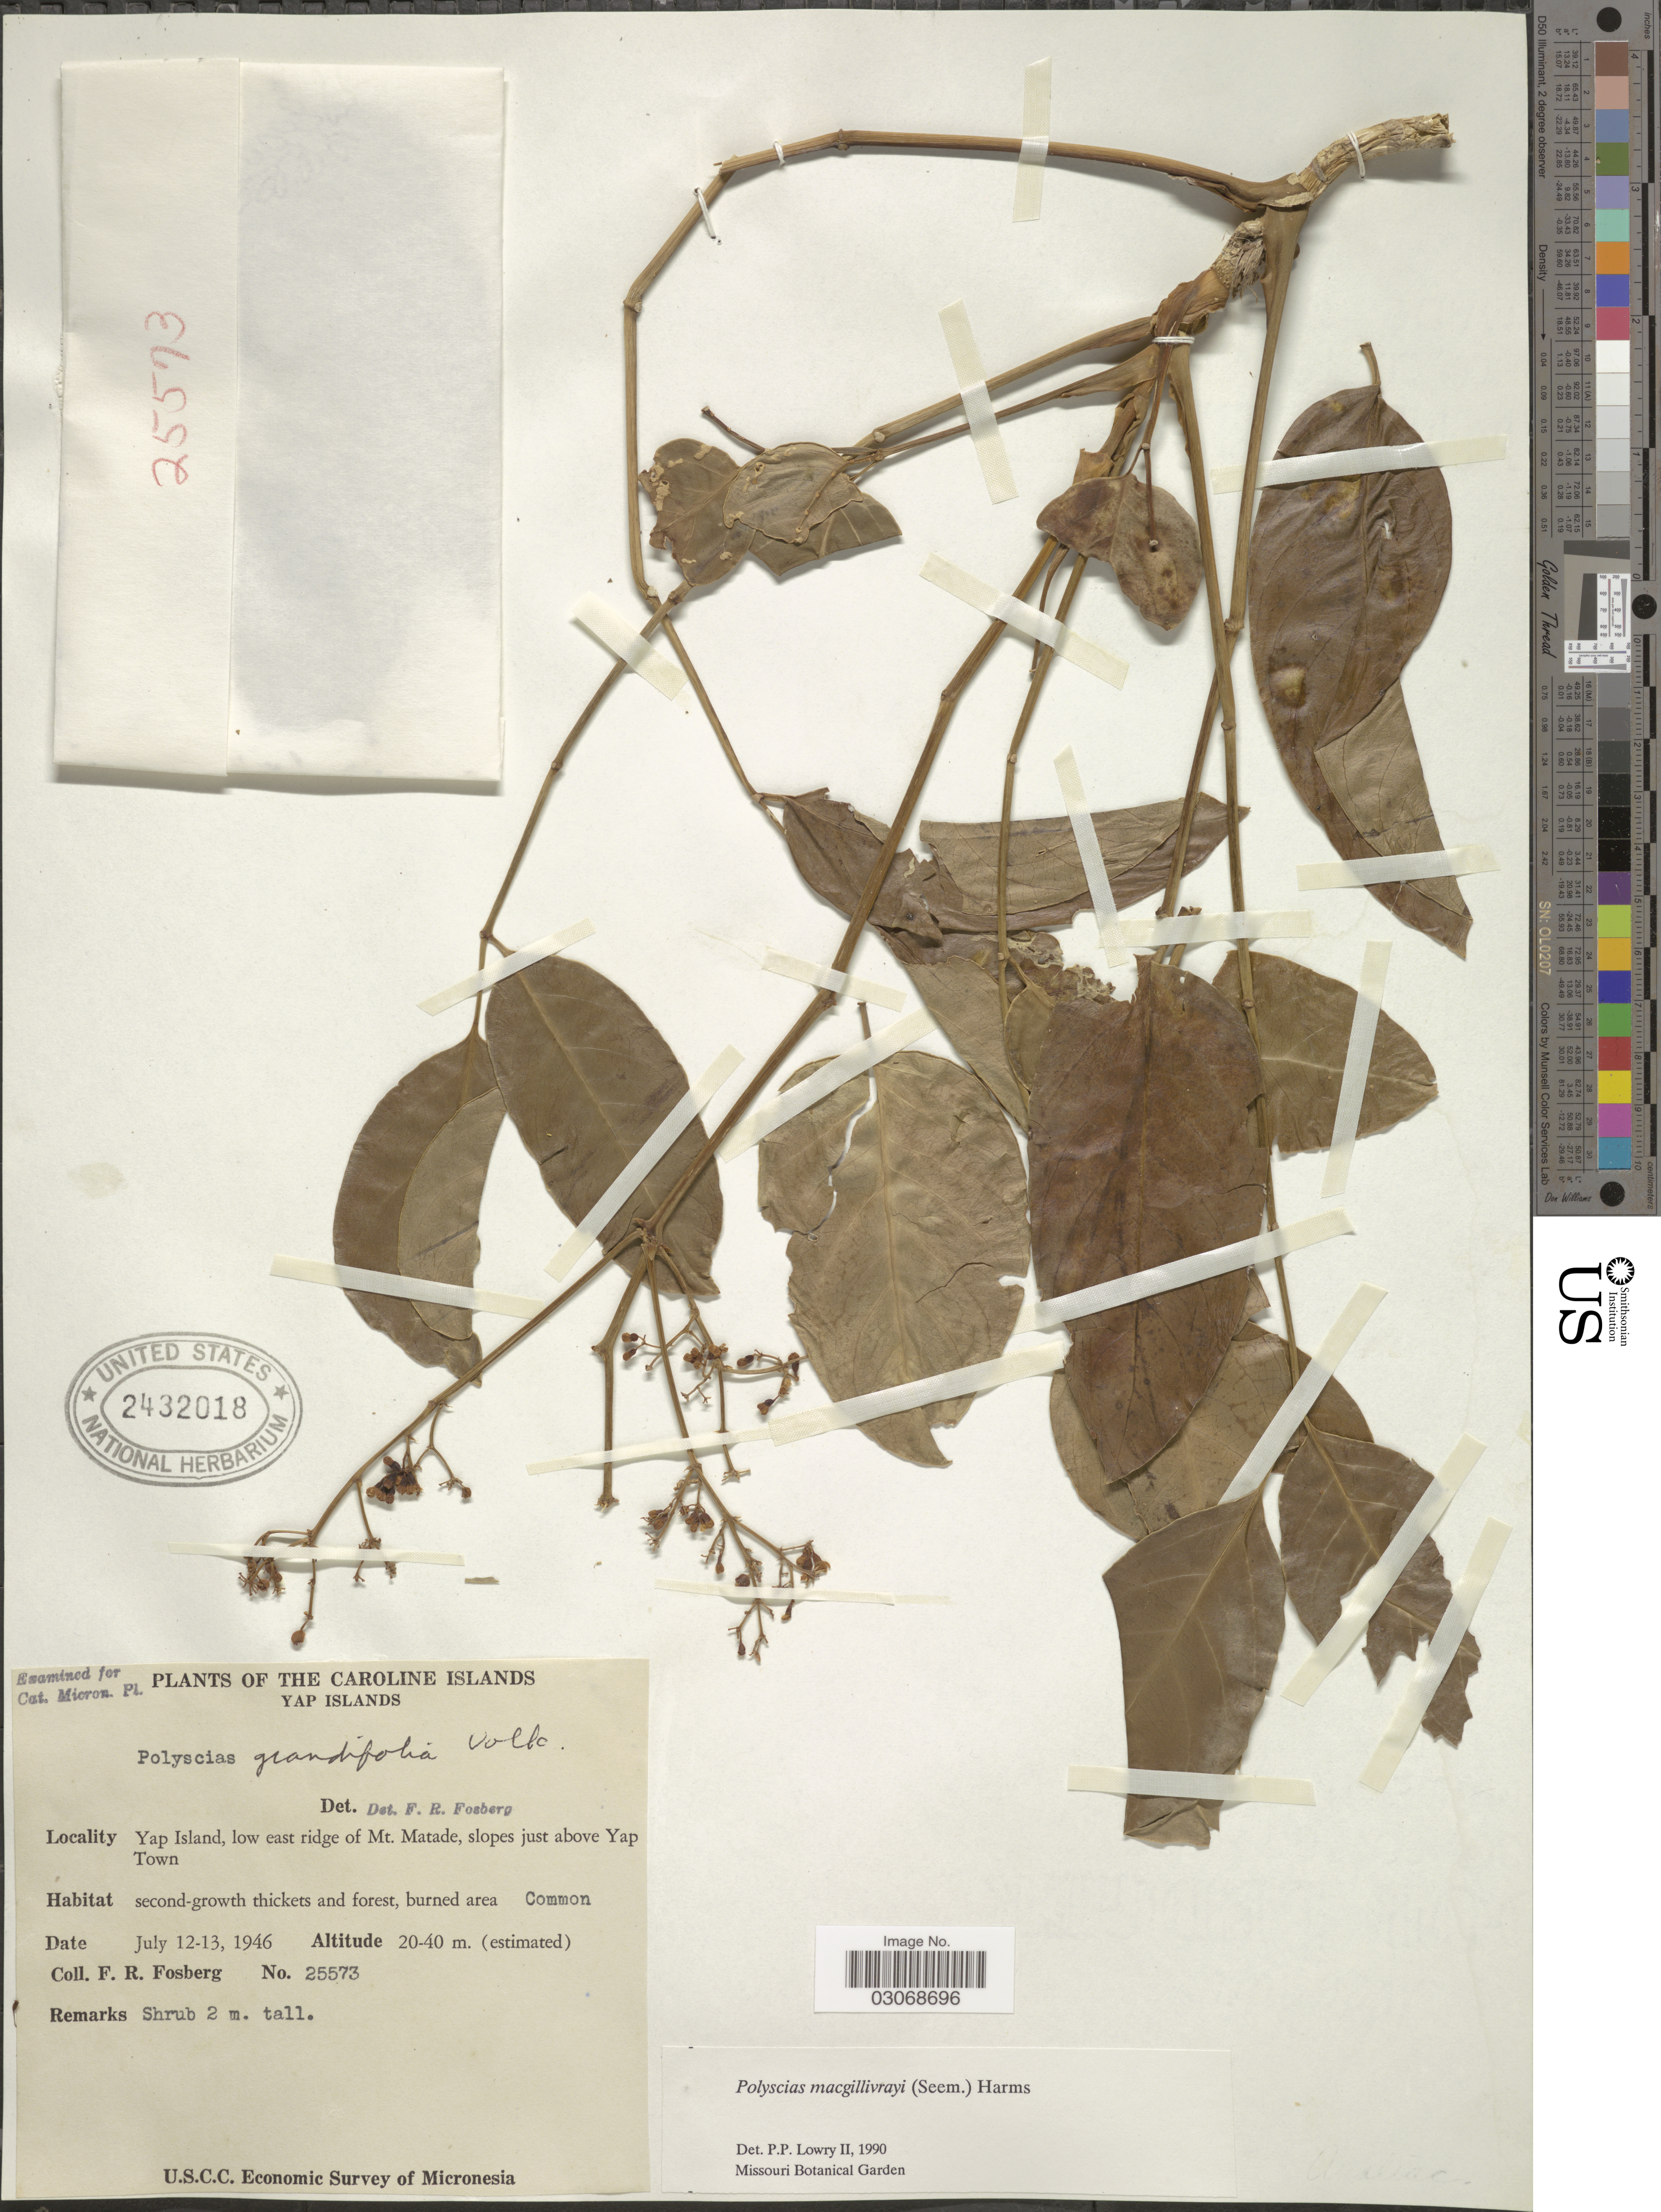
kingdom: Plantae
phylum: Tracheophyta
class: Magnoliopsida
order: Apiales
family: Araliaceae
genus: Polyscias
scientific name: Polyscias macgillivrayi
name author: Harms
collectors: F. R. Fosberg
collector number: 25573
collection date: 1946-07-12/1946-07-13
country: Micronesia, Federated States of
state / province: Yap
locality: The Caroline Islands, Yap Islands, Yap Island, low east ridge of Mt. Matade, slope just above Yap Town.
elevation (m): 20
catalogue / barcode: US 2432018